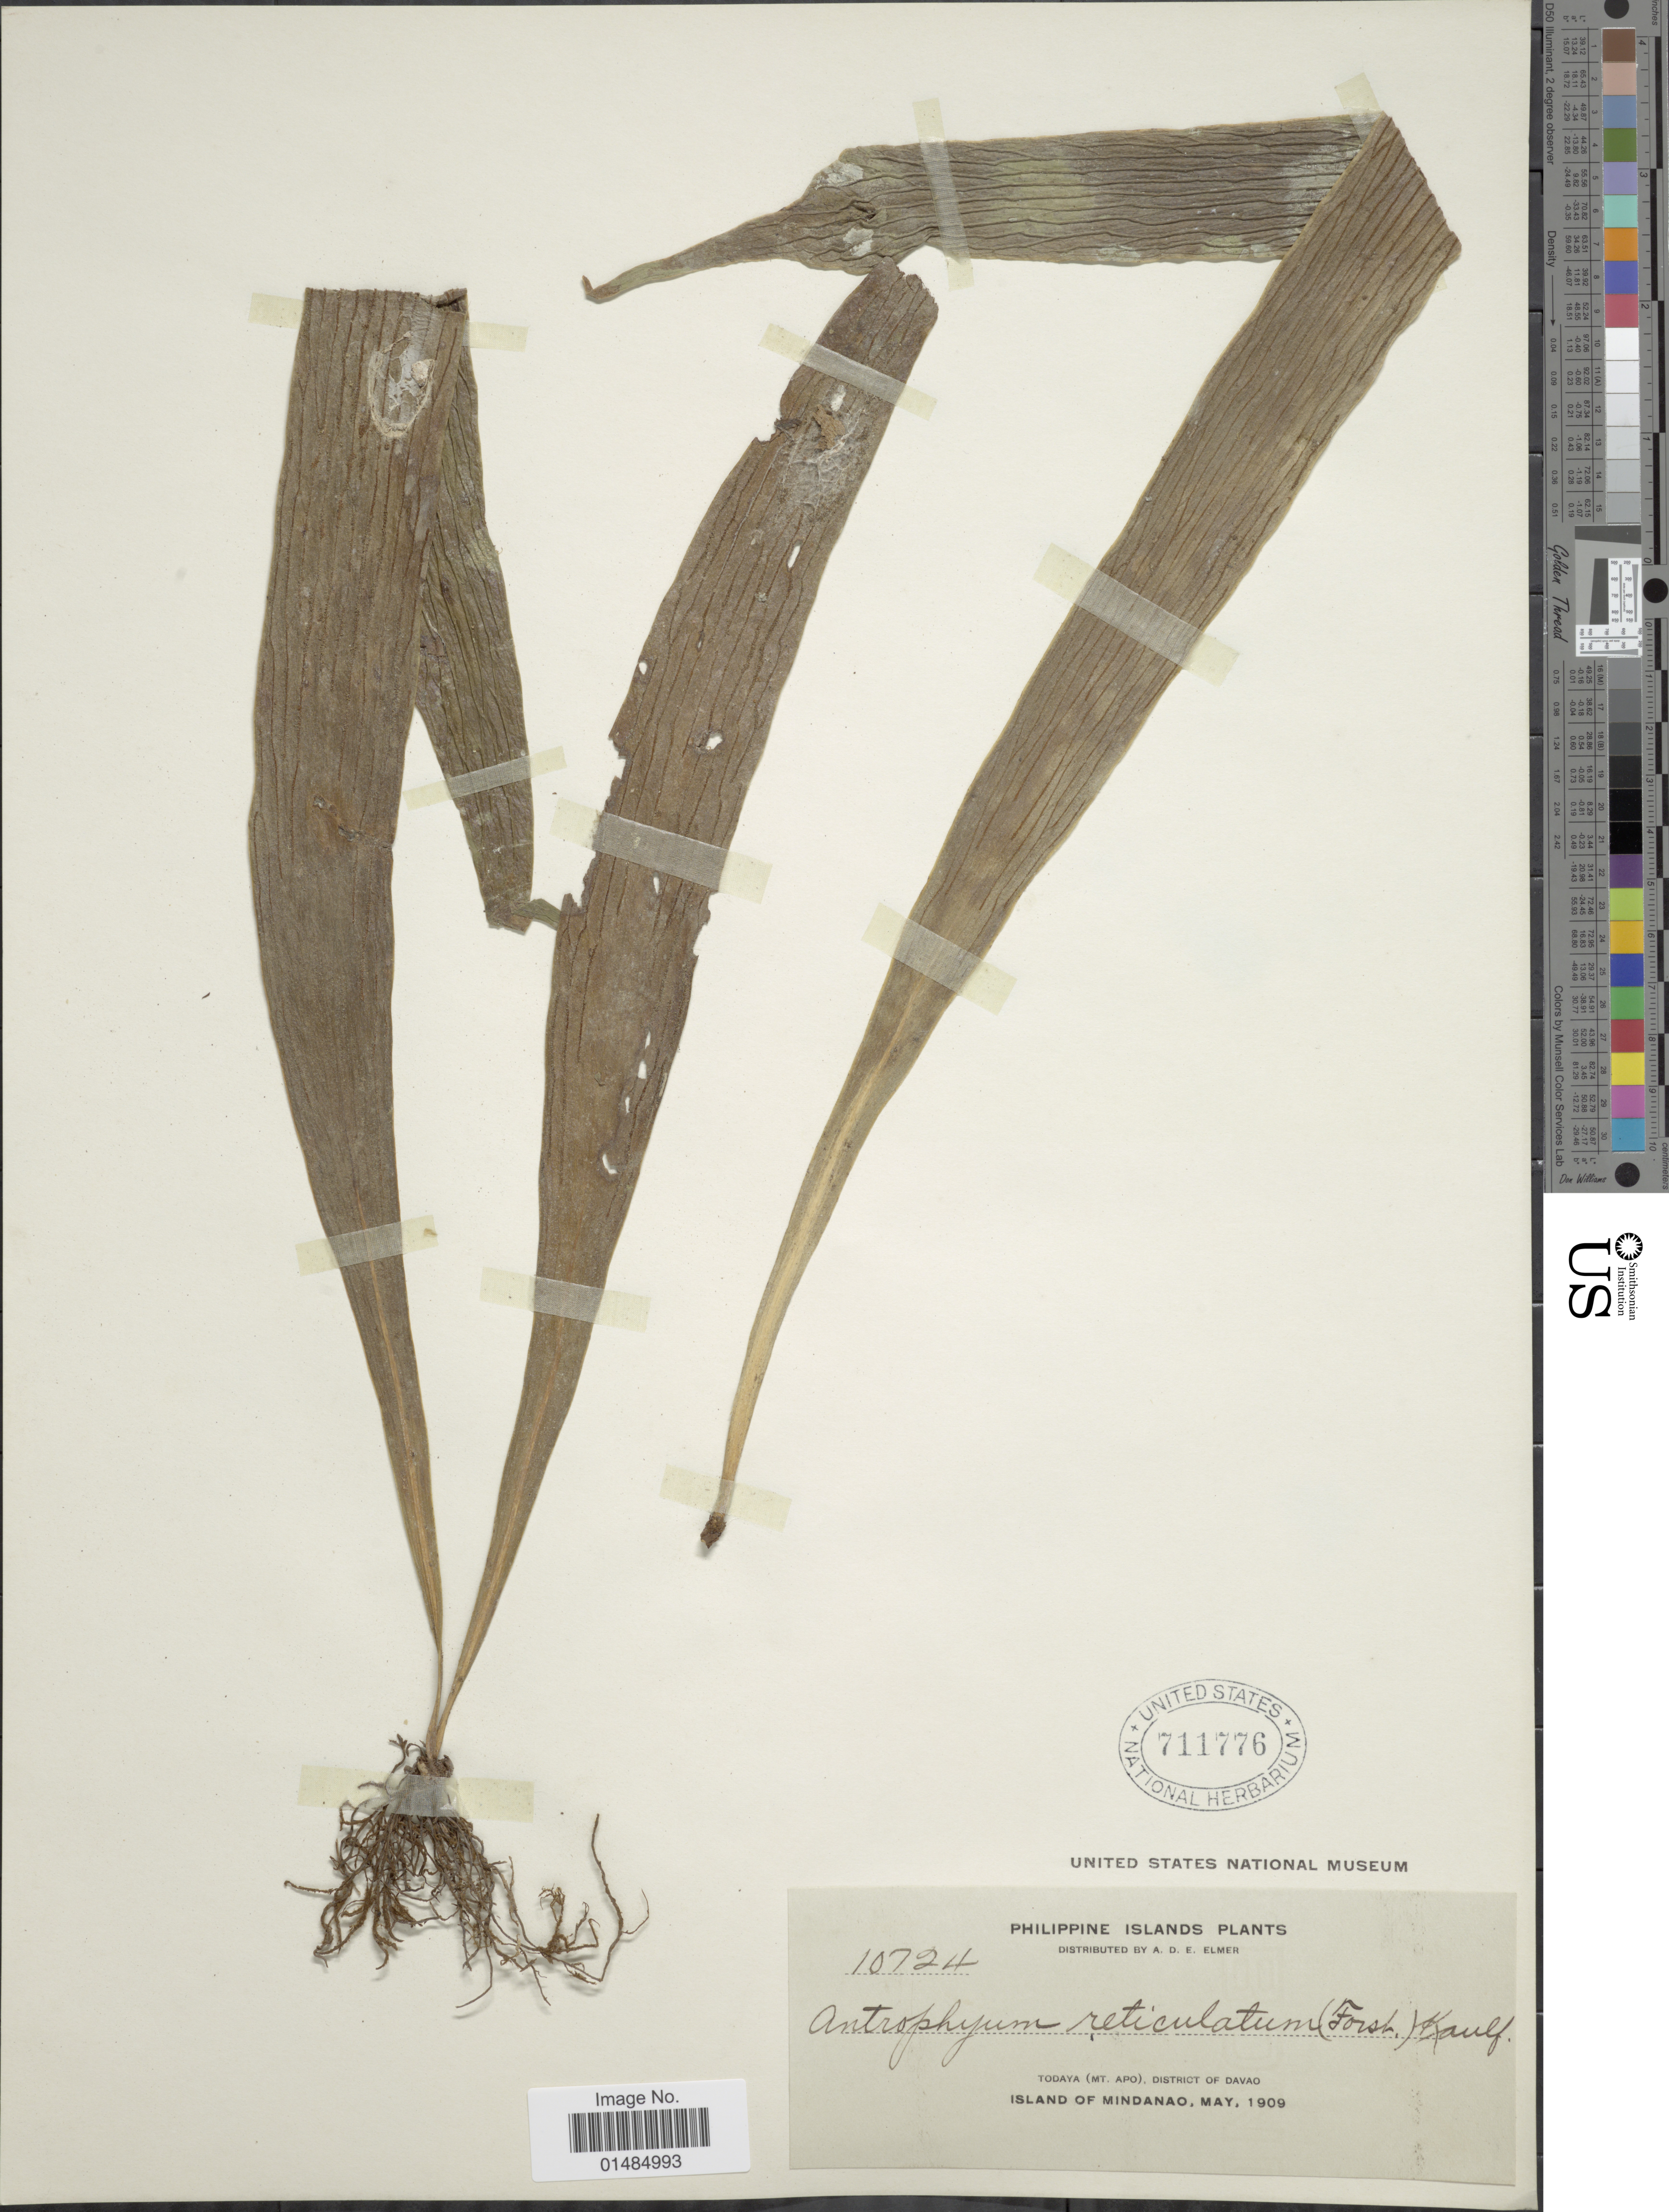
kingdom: Plantae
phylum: Tracheophyta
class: Polypodiopsida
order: Polypodiales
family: Pteridaceae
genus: Antrophyum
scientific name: Antrophyum reticulatum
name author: (G. Forst.) Kaulf.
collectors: A. D. E. Elmer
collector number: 10724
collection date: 1909-05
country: Philippines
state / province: Davao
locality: Philippine Islands, Todaya ( Mt. Apo), District of Davao, Island of Mindanao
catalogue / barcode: US 711776